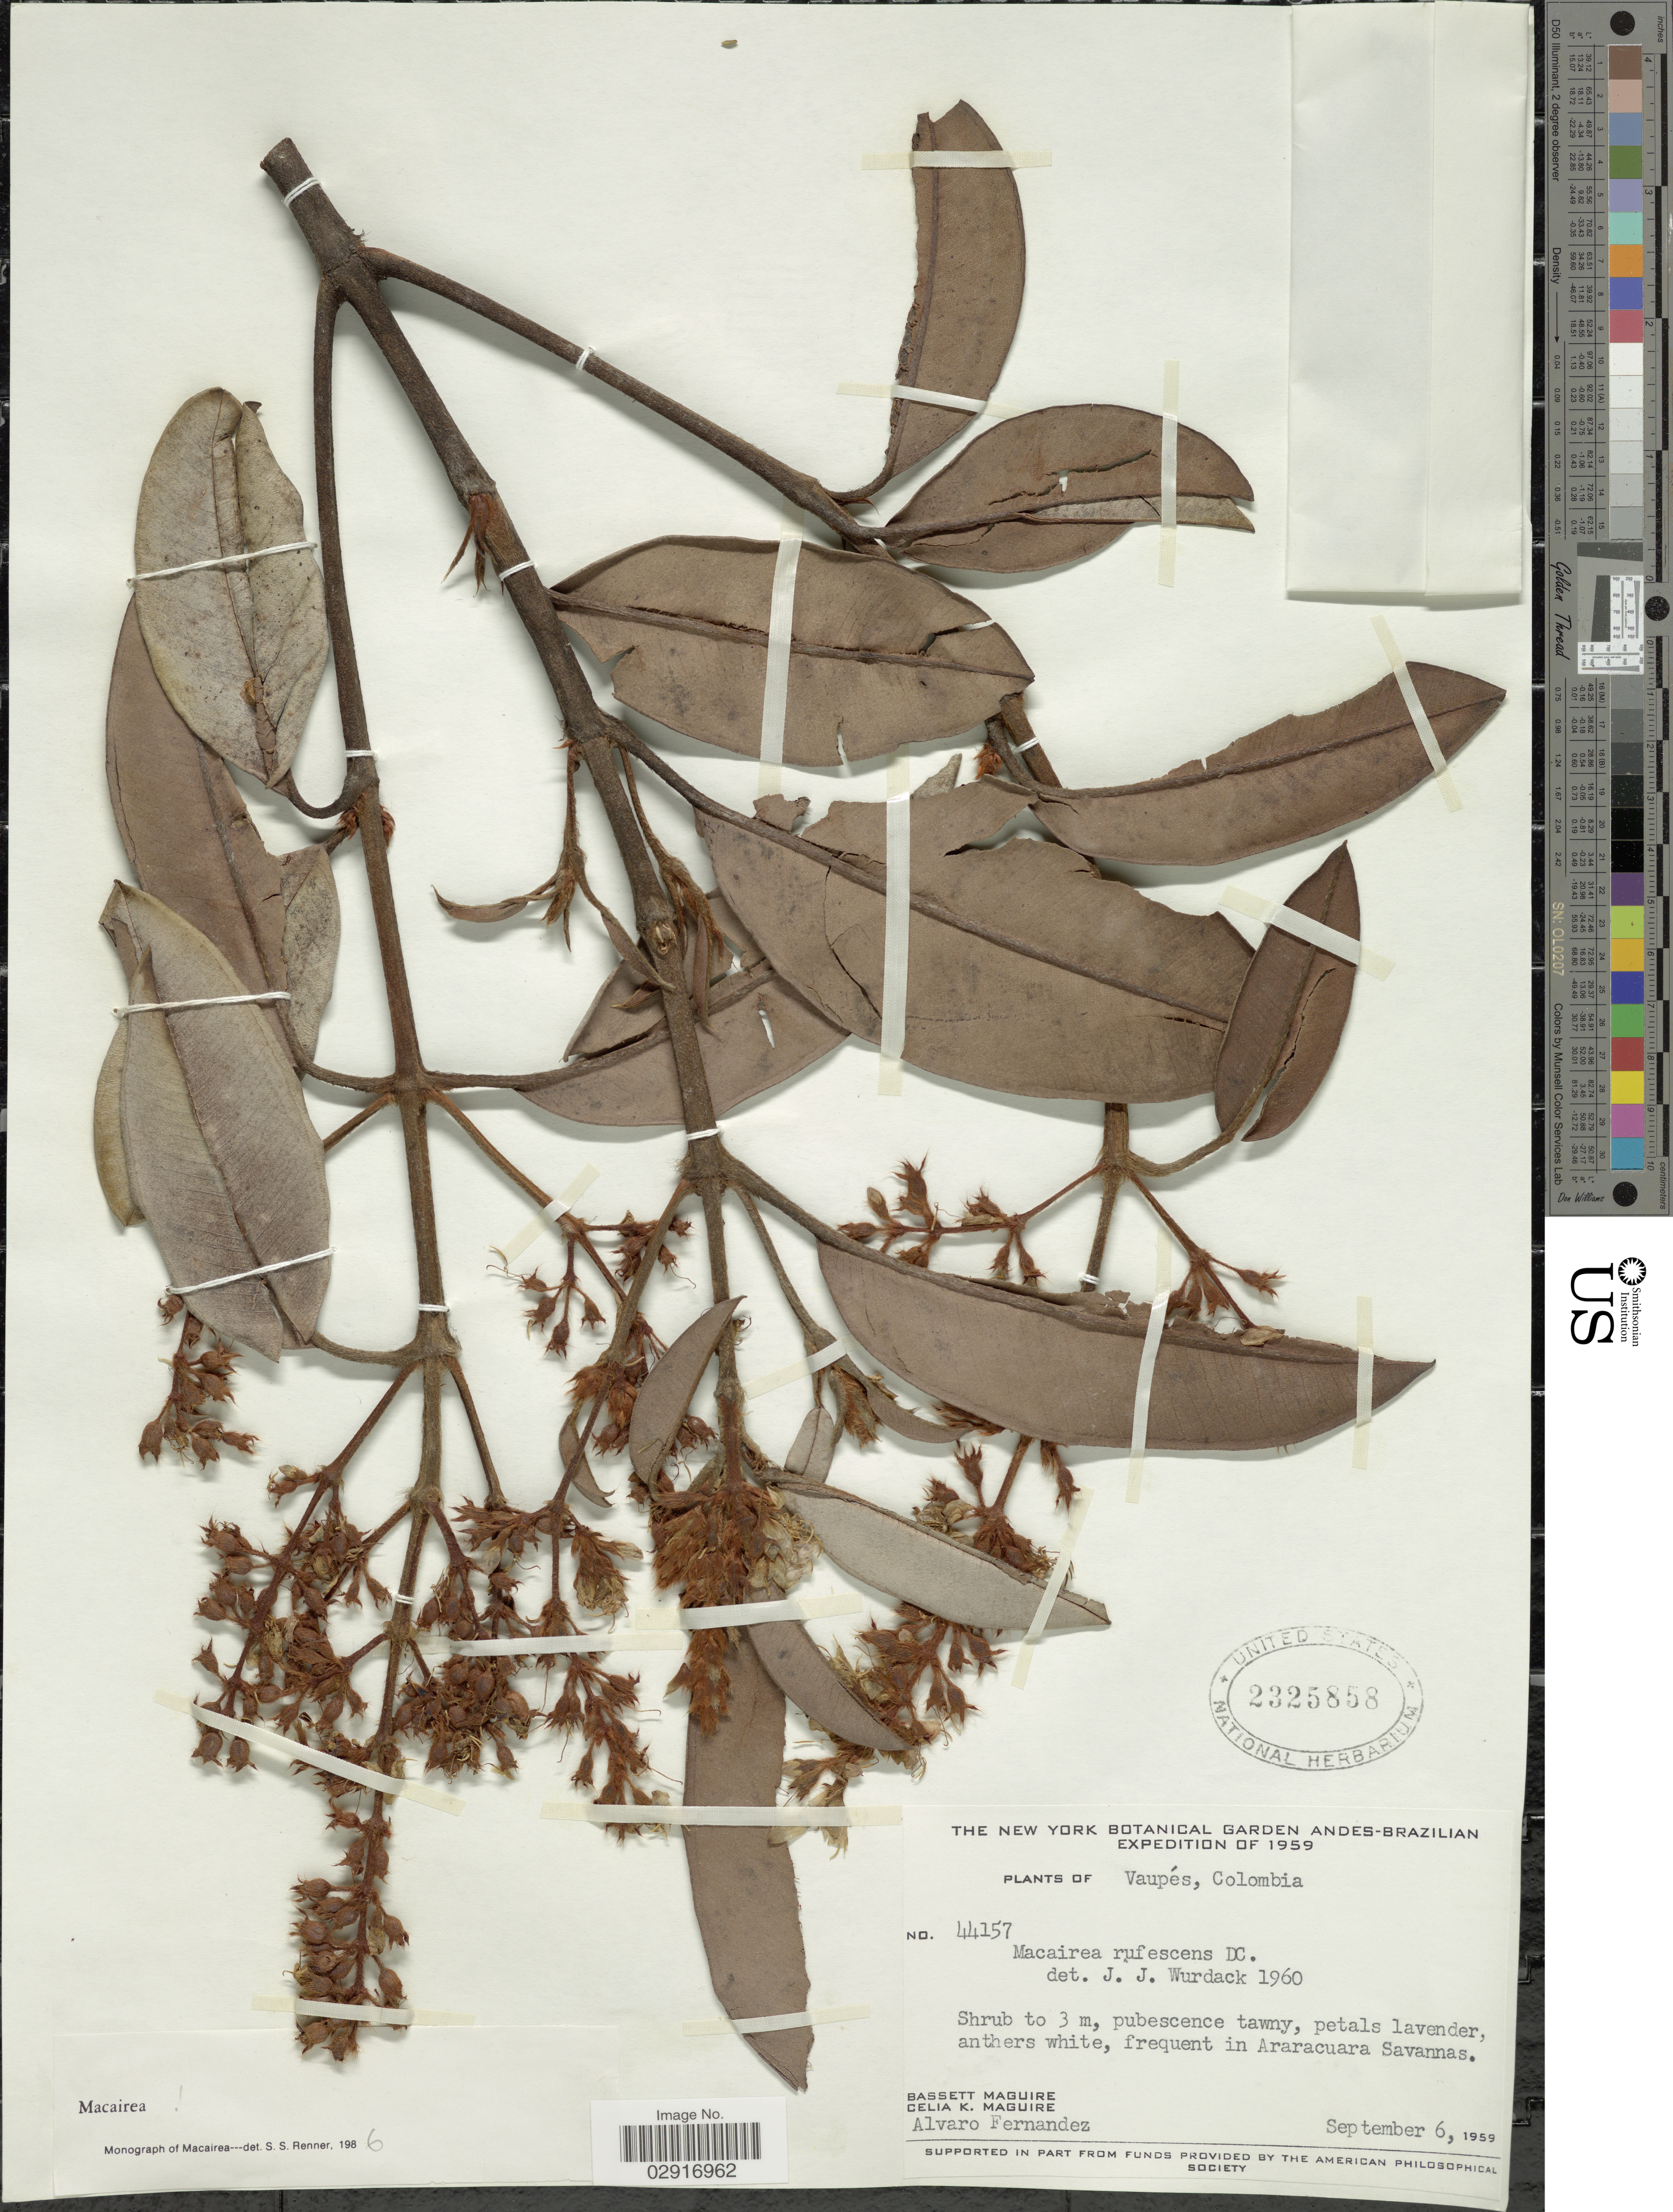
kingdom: Plantae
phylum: Tracheophyta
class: Magnoliopsida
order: Myrtales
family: Melastomataceae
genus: Macairea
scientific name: Macairea rufescens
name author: DC.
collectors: B. Maguire, C. K. Maguire & A. Fernandez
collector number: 44157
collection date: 1959-09-06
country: Colombia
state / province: Vaupés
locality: Frequent in Araracuara Savannas.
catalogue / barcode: US 2325858